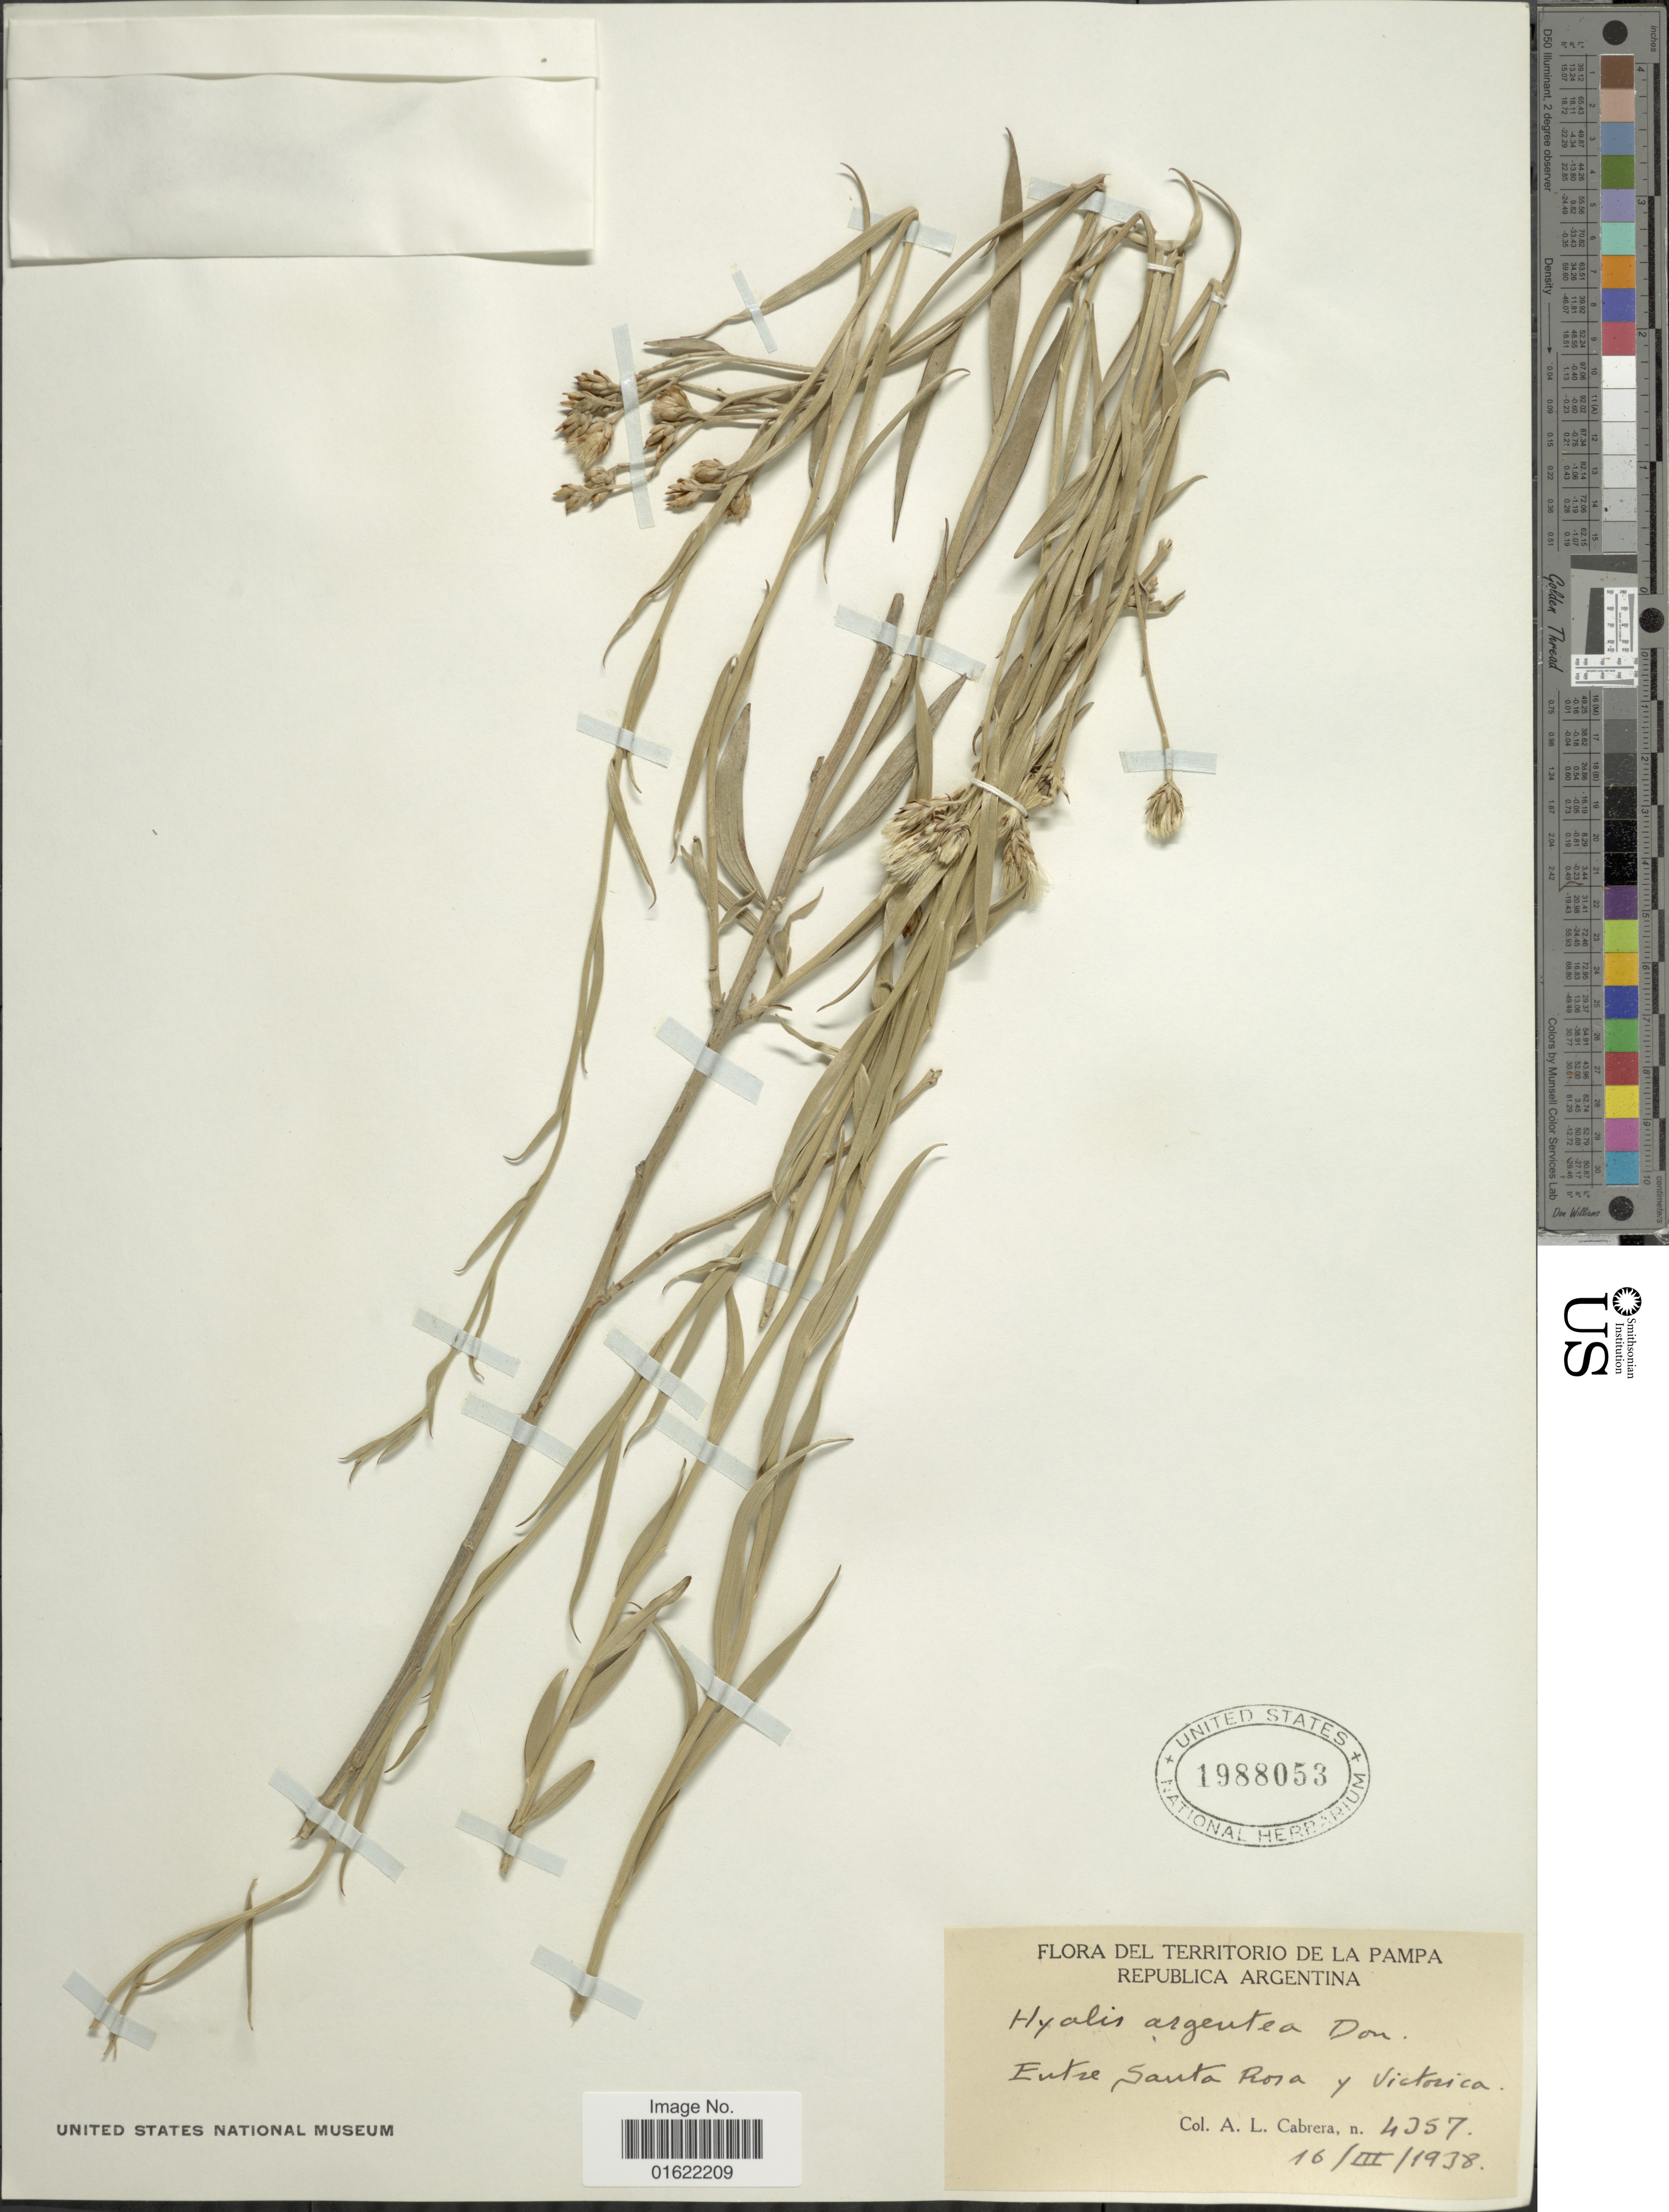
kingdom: Plantae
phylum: Tracheophyta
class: Magnoliopsida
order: Asterales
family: Asteraceae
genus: Hyalis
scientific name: Hyalis argentea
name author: D. Don ex Hook. & Arn.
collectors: A. L. Cabrera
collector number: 4357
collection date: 1938-03-16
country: Argentina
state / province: La Pampa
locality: Del Territorio de La Pampa. Republica Argentina. Entre Santa Rosa y Victoria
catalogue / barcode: US 1988053